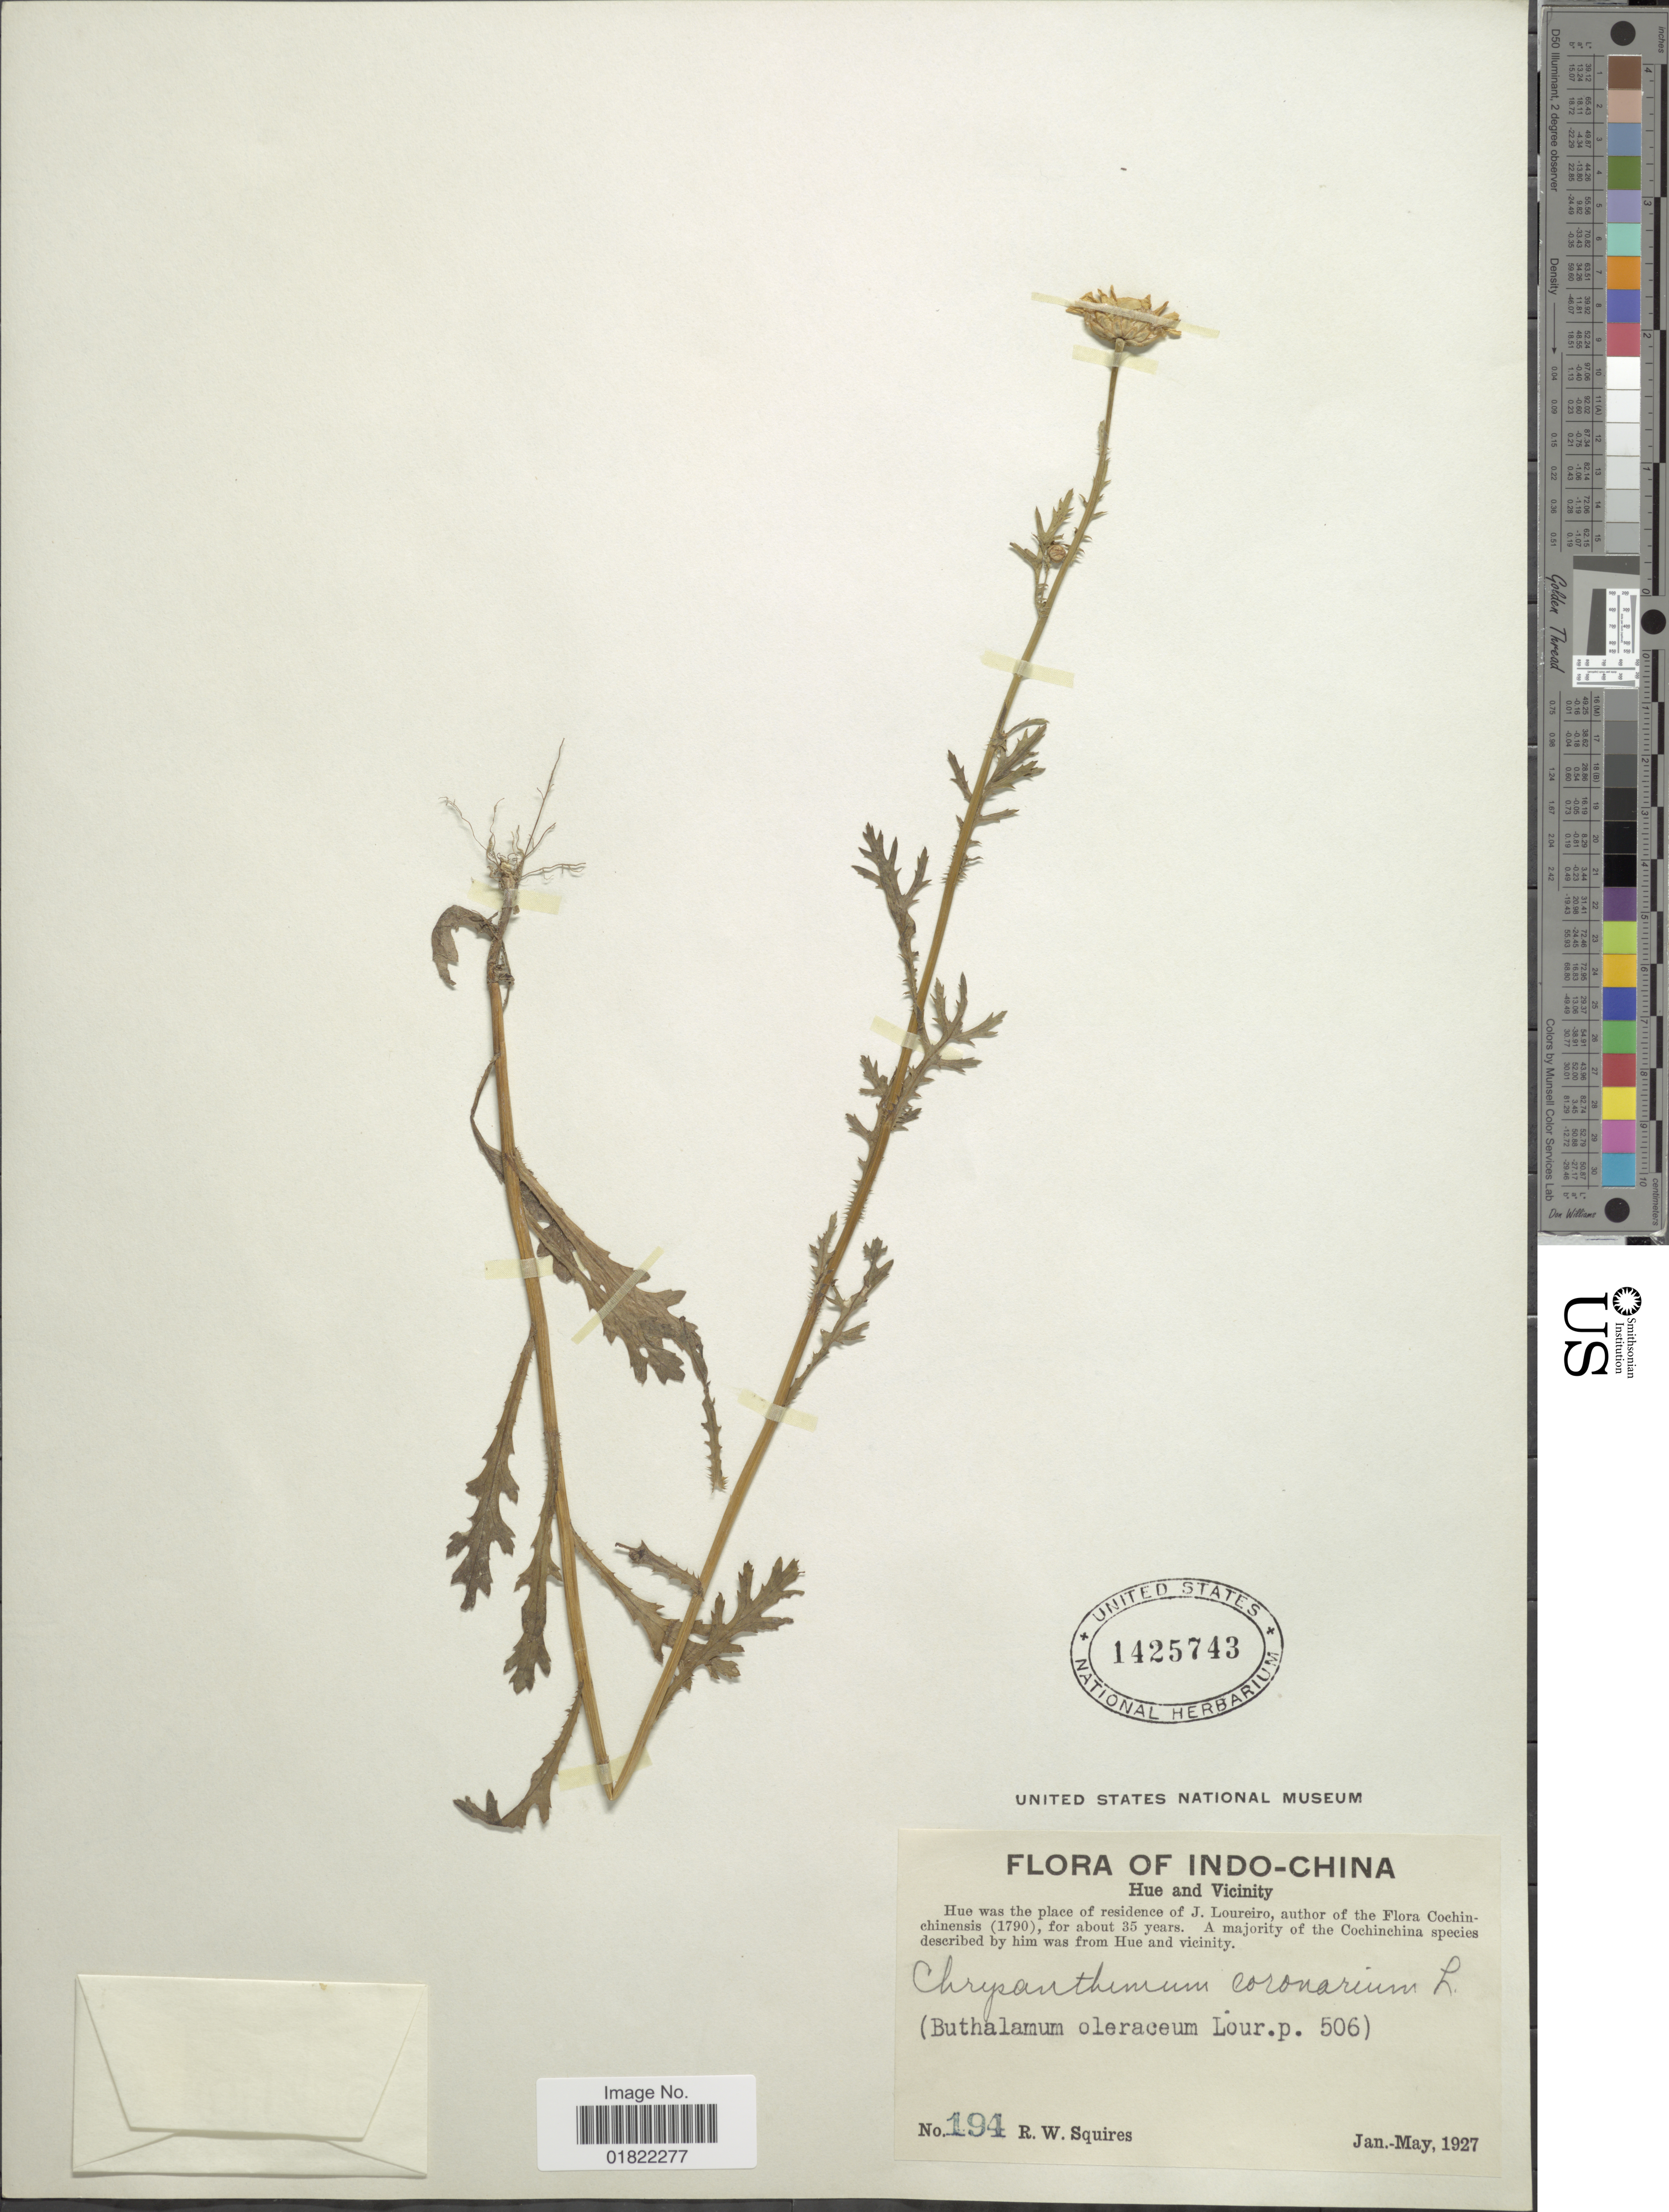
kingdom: Plantae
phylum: Tracheophyta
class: Magnoliopsida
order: Asterales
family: Asteraceae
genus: Chrysanthemum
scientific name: Chrysanthemum coronarium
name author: L.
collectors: R. Squires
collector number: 194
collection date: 1927-01/1927-05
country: Vietnam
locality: Indo-China, Hue & Vicinity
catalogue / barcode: US 1425743